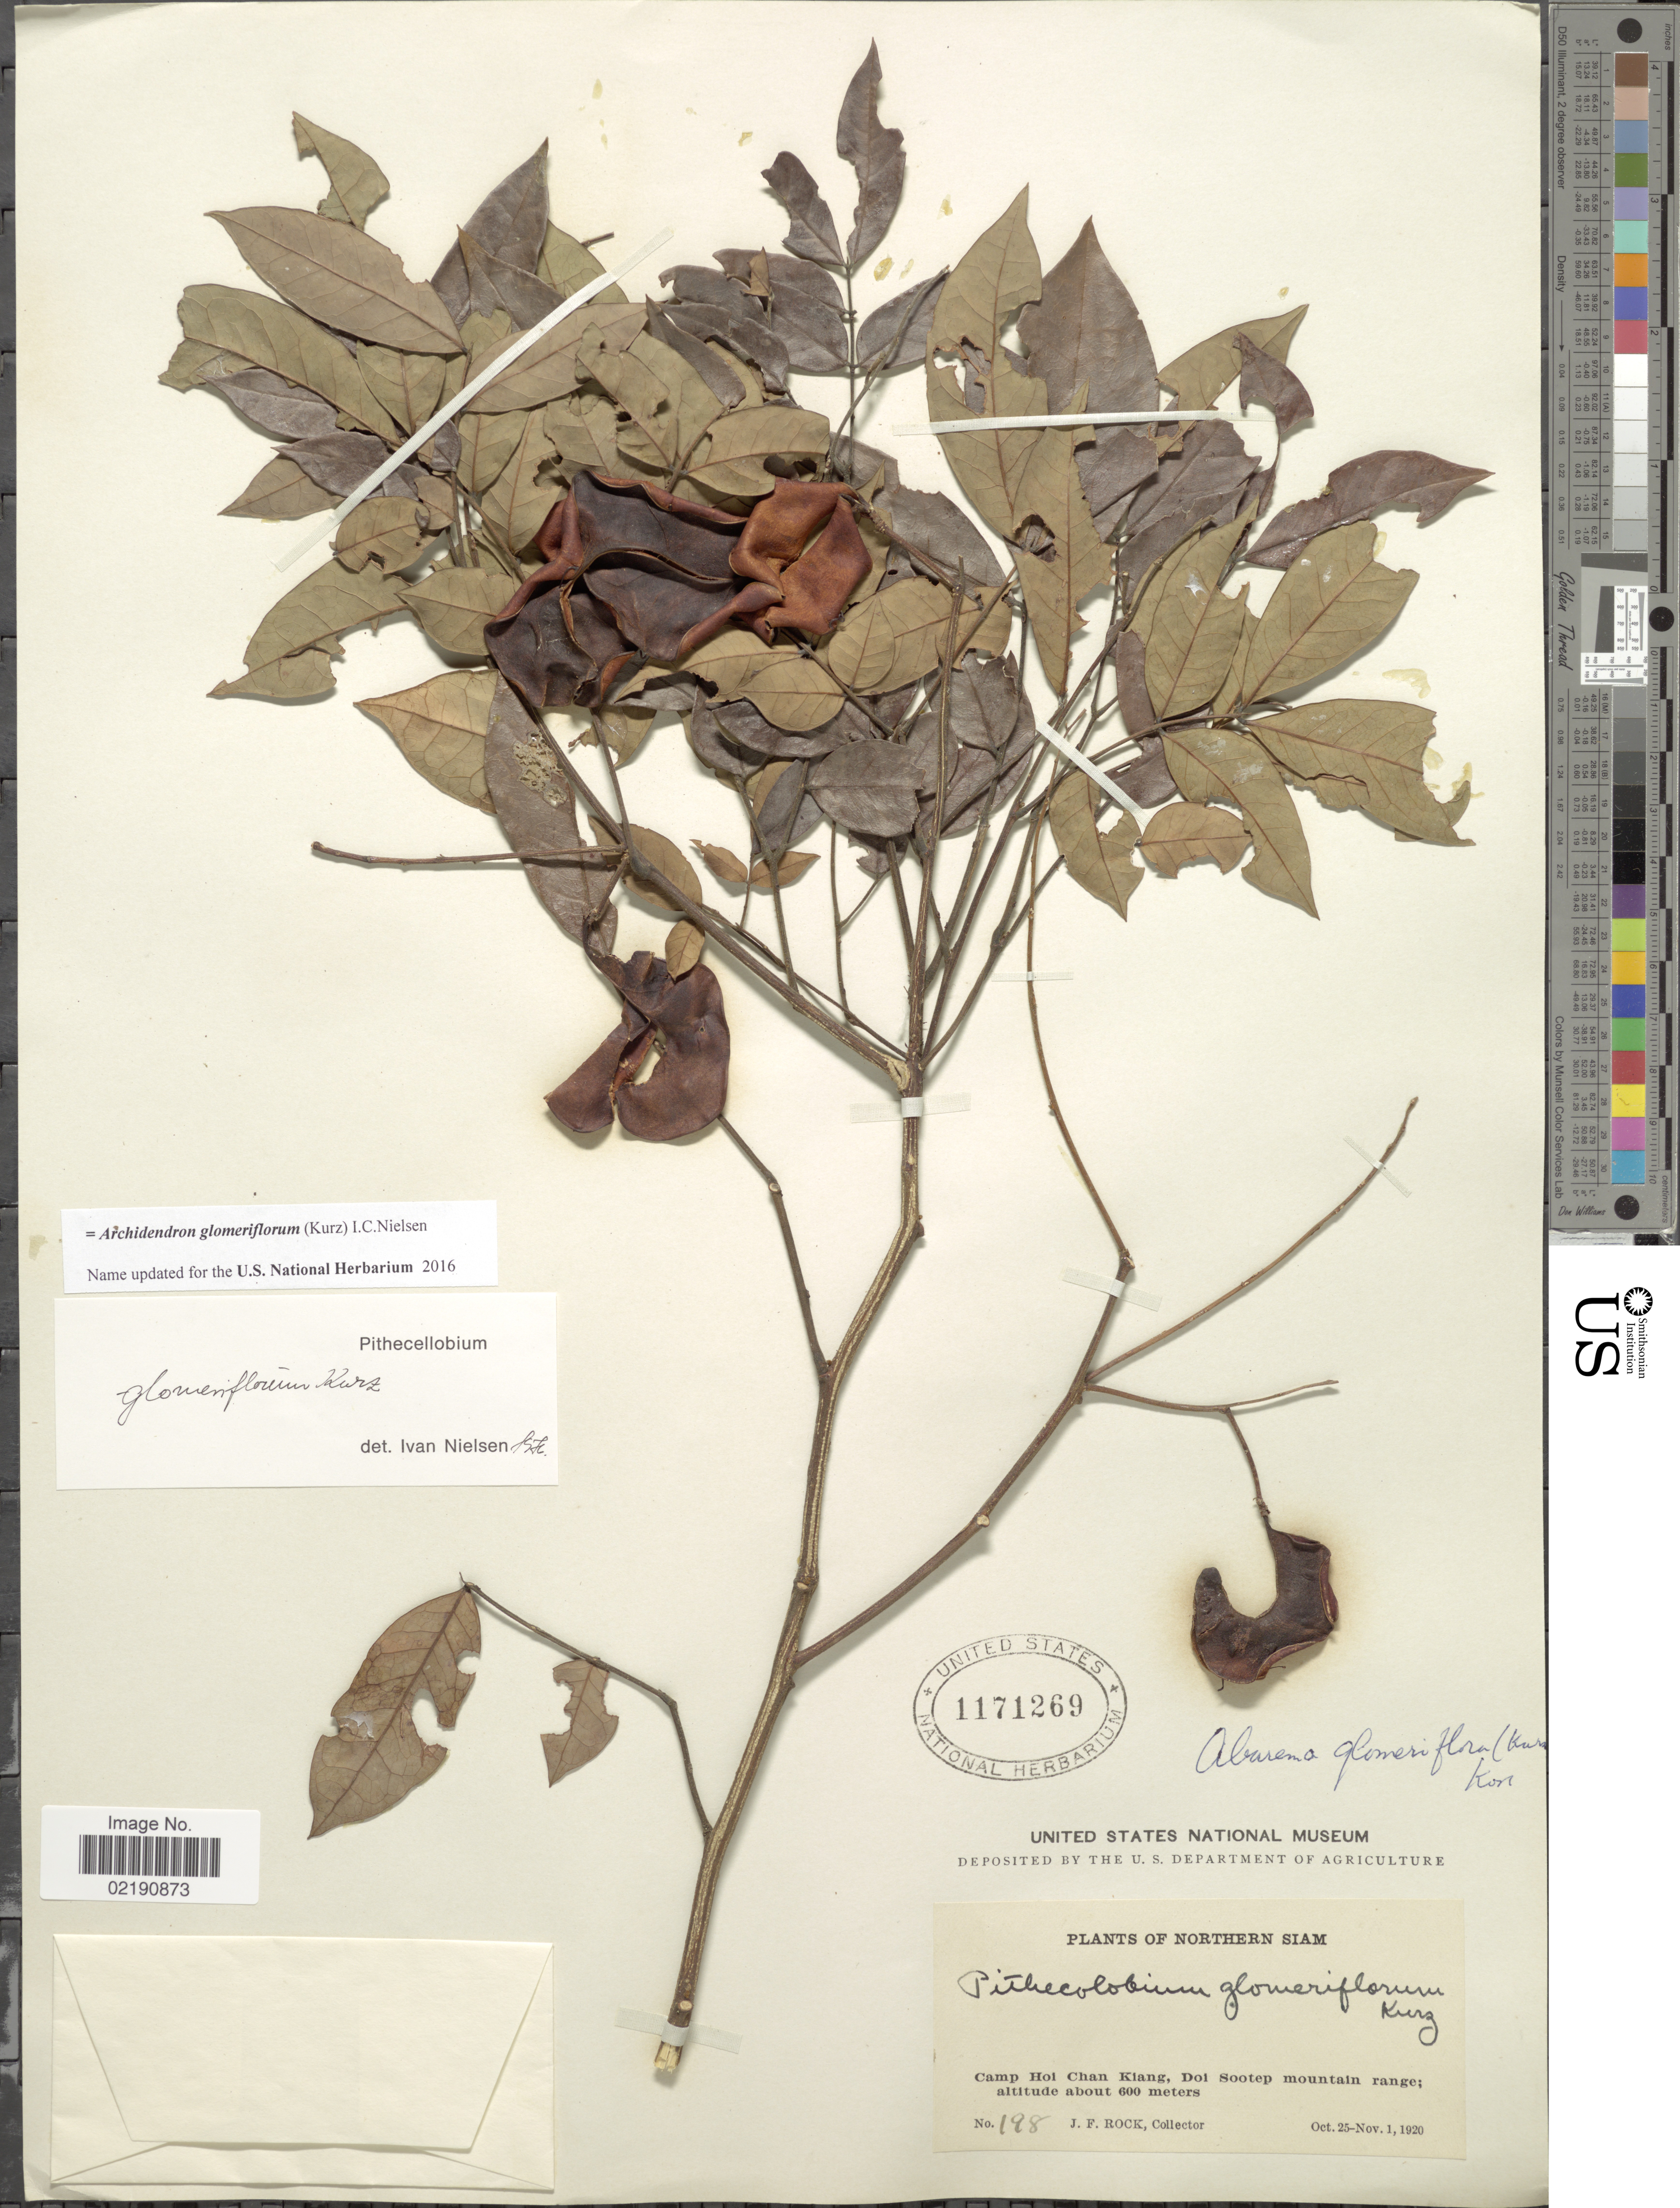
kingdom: Plantae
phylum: Tracheophyta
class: Magnoliopsida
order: Fabales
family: Fabaceae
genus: Archidendron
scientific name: Archidendron glomeriflorum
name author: (Kurz) I.C. Nielsen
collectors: J. Rock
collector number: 198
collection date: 1920-10-25/1920-11-01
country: Thailand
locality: Northern Siam, Camp Hoi Chan Kiang, Doi Sootep mountain range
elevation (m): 600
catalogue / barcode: US 1171269